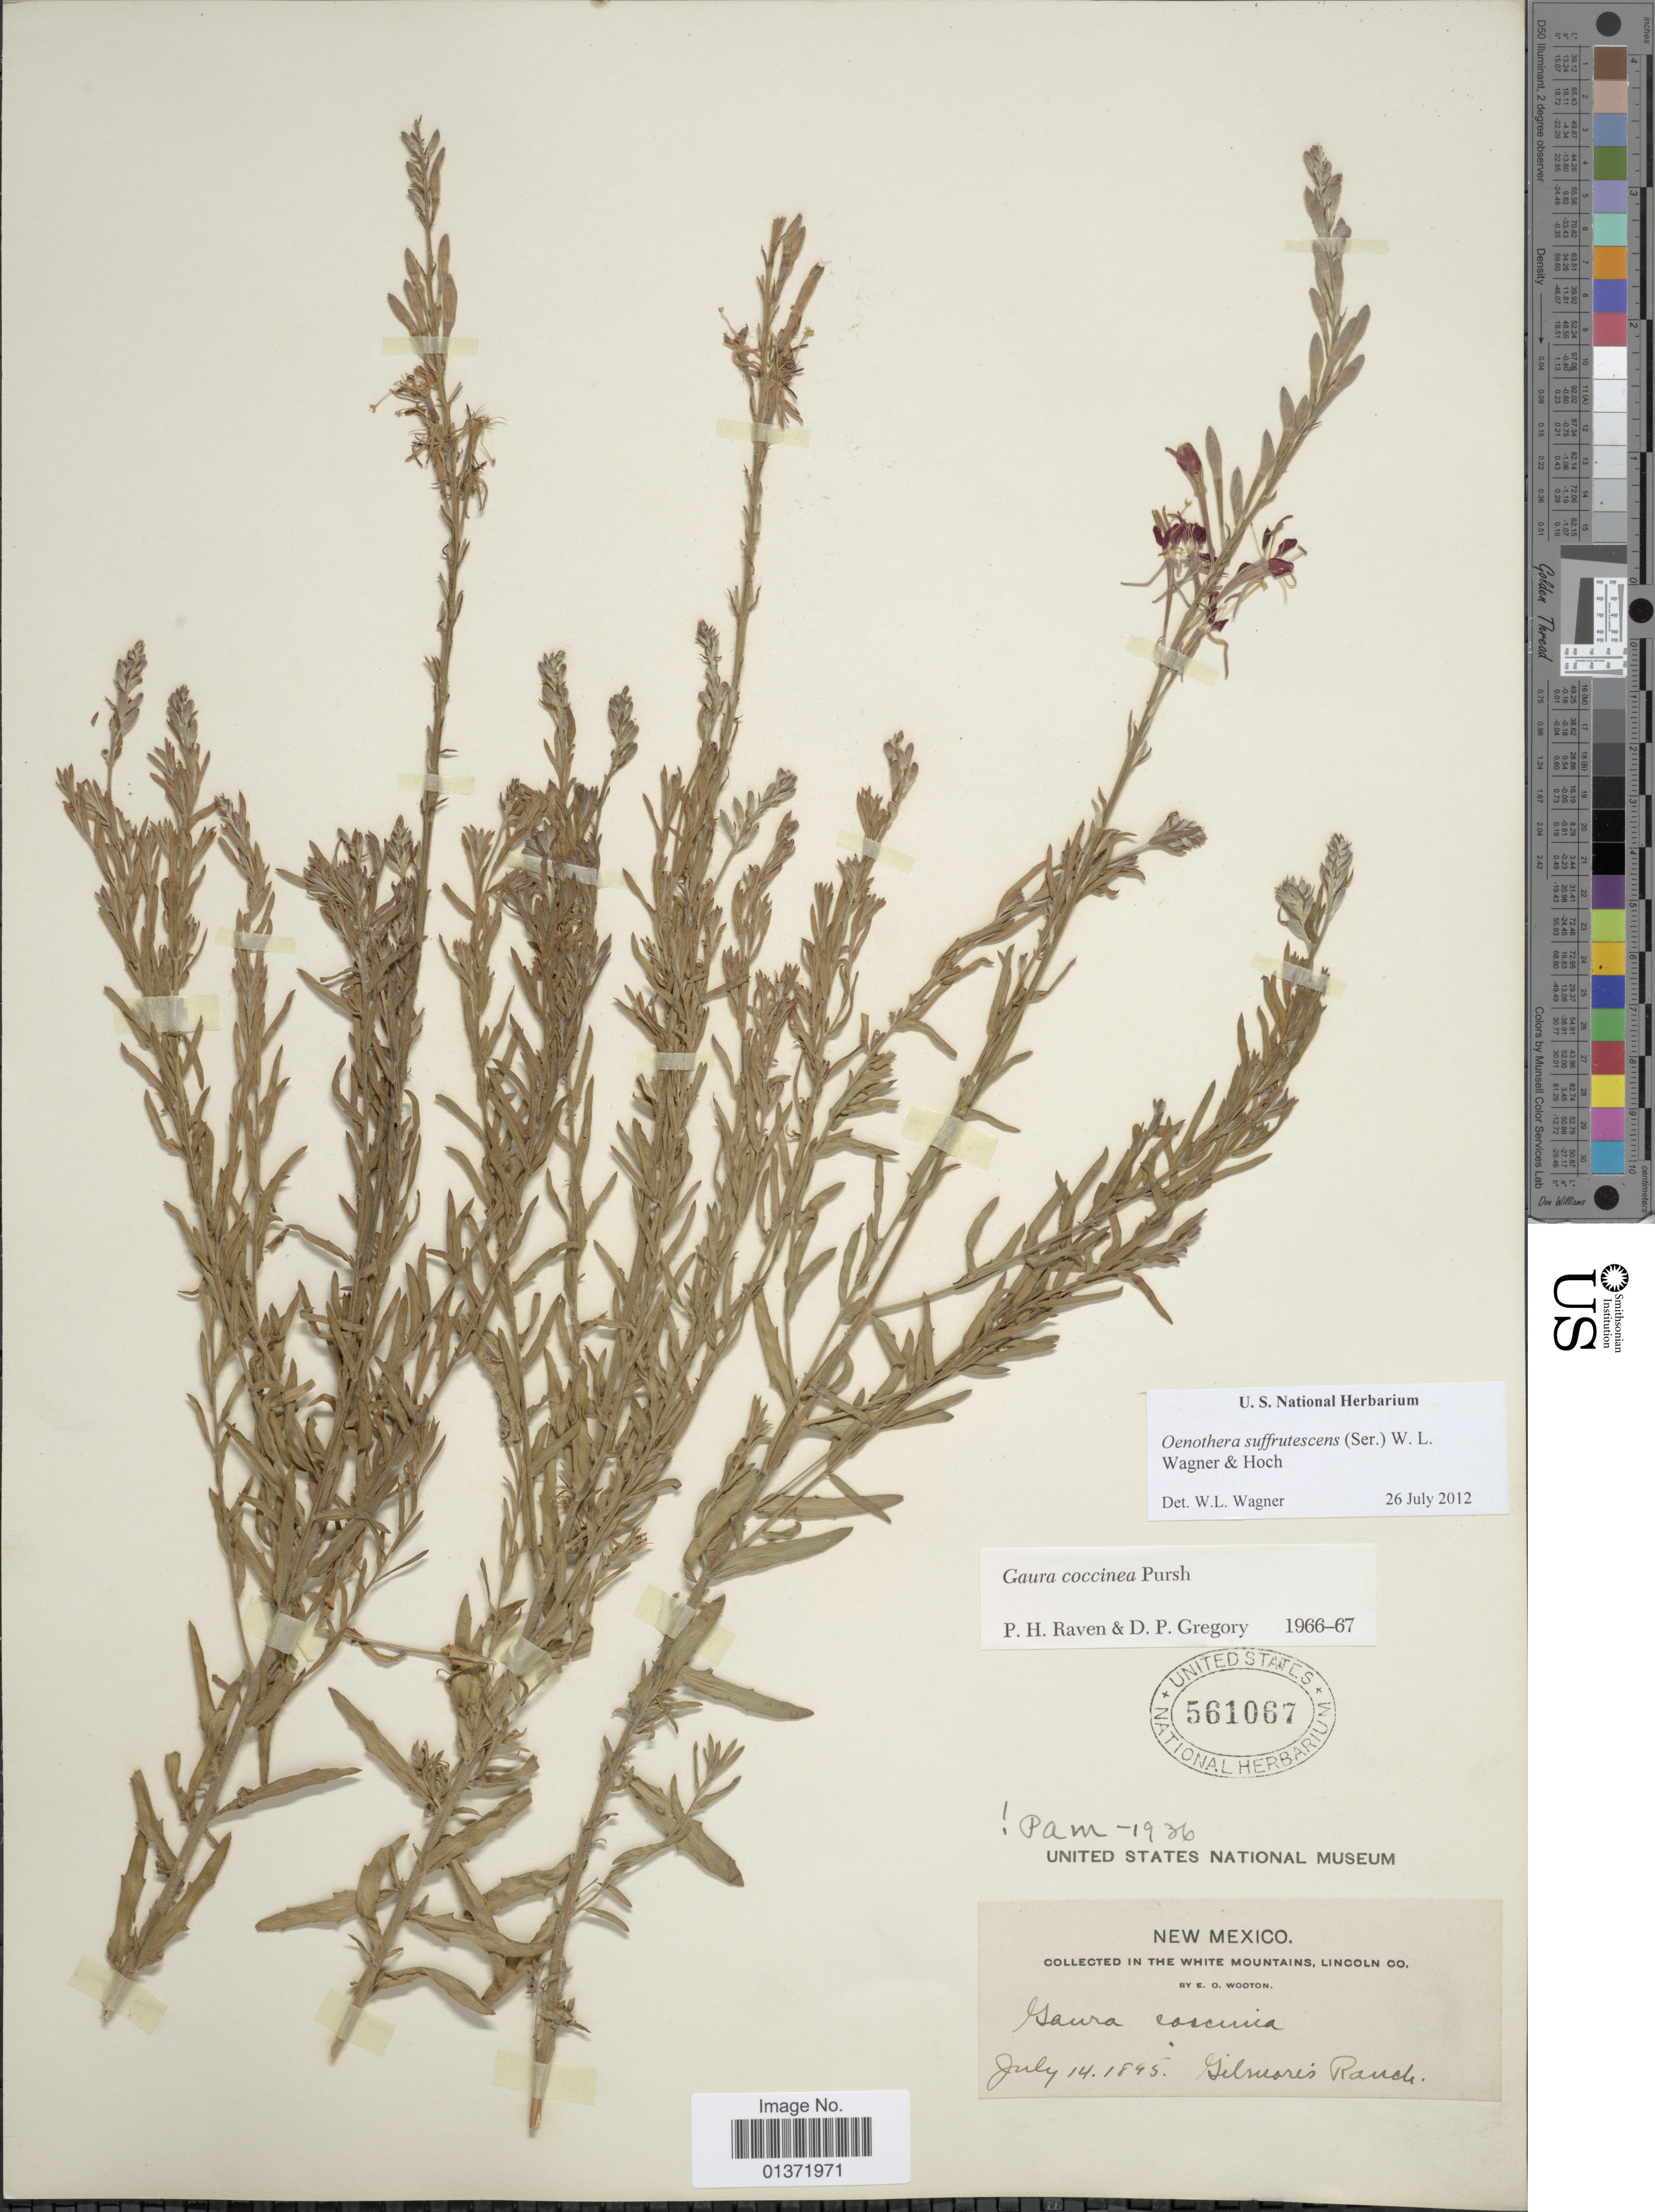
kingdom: Plantae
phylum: Tracheophyta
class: Magnoliopsida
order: Myrtales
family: Onagraceae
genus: Oenothera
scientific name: Oenothera suffrutescens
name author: (Ser.) W.L. Wagner & Hoch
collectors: E. O. Wooton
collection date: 1845-07-14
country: United States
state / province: New Mexico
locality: White Mountains, Lincoln Co., Gilmores Ranch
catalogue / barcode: US 561067